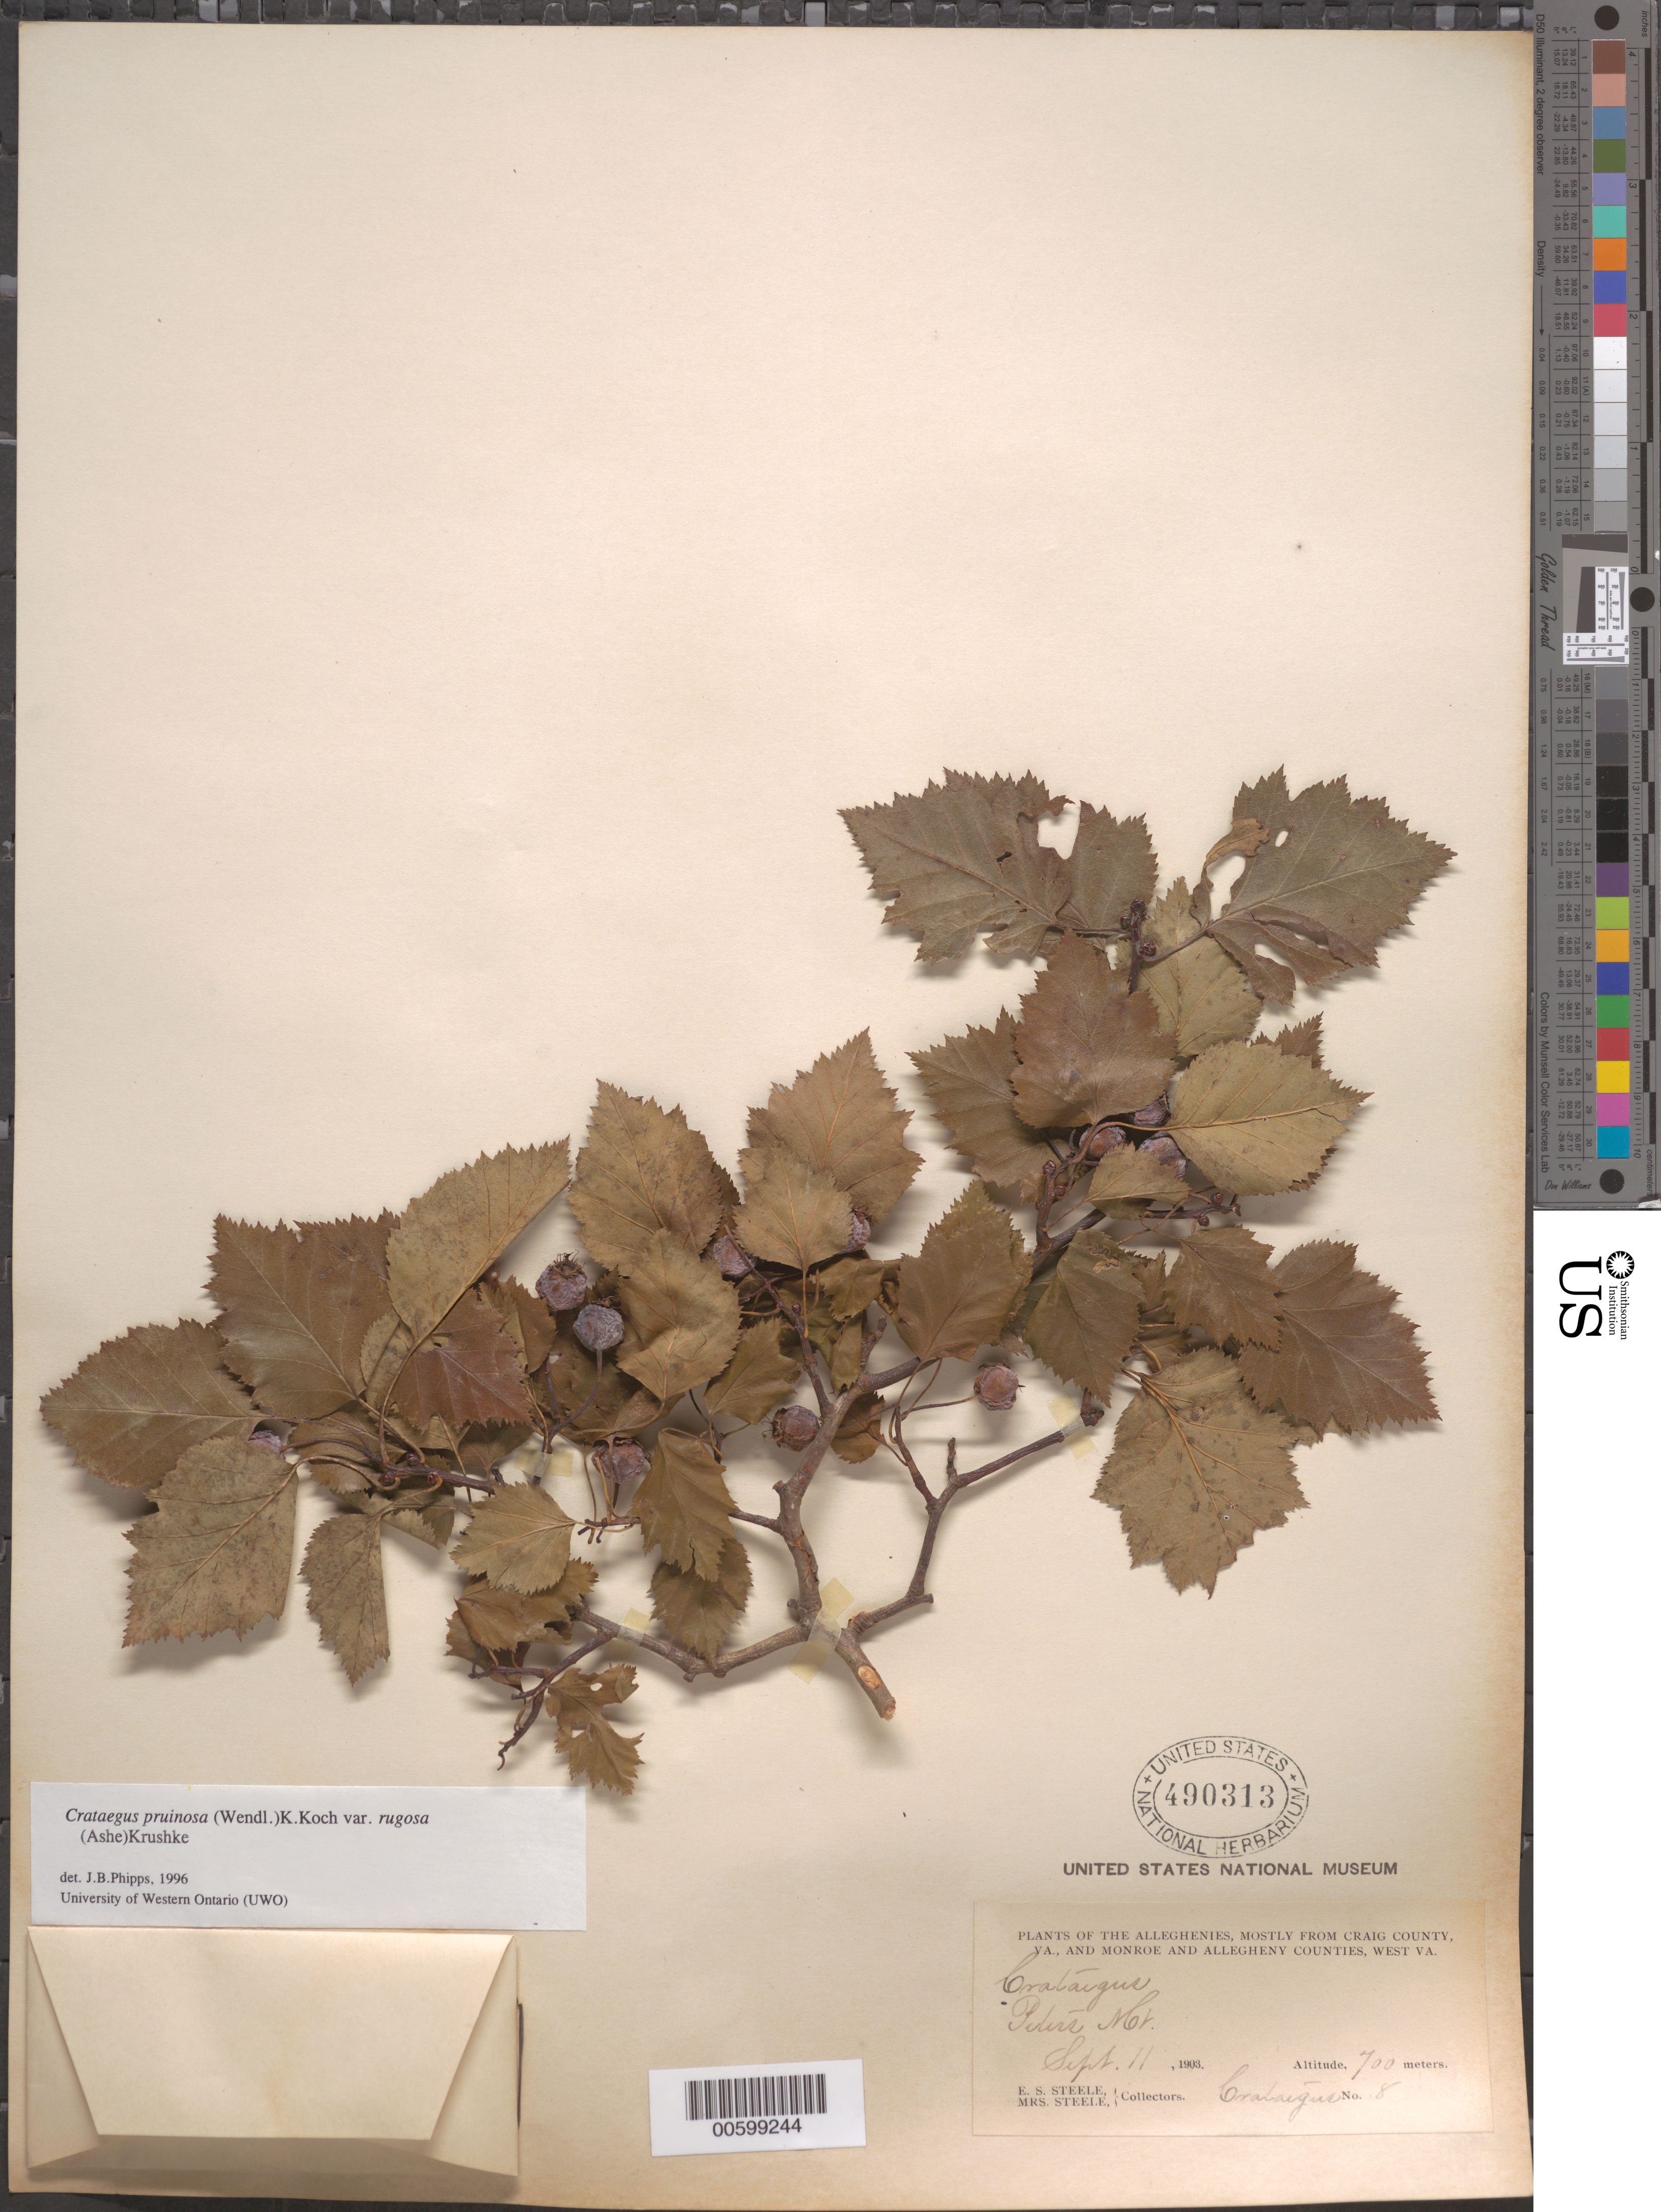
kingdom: Plantae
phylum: Tracheophyta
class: Magnoliopsida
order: Rosales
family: Rosaceae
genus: Crataegus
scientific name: Crataegus pruinosa var. rugosa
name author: (Ashe) Kruschke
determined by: Phipps, James B., (UWO), University of Western Ontario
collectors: E. Steele & Mrs. E. S. Steele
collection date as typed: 11 Sep 1903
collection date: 1903-09-11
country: United States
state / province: Virginia / West Virginia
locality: Peters Mtn.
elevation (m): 700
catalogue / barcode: US 490313